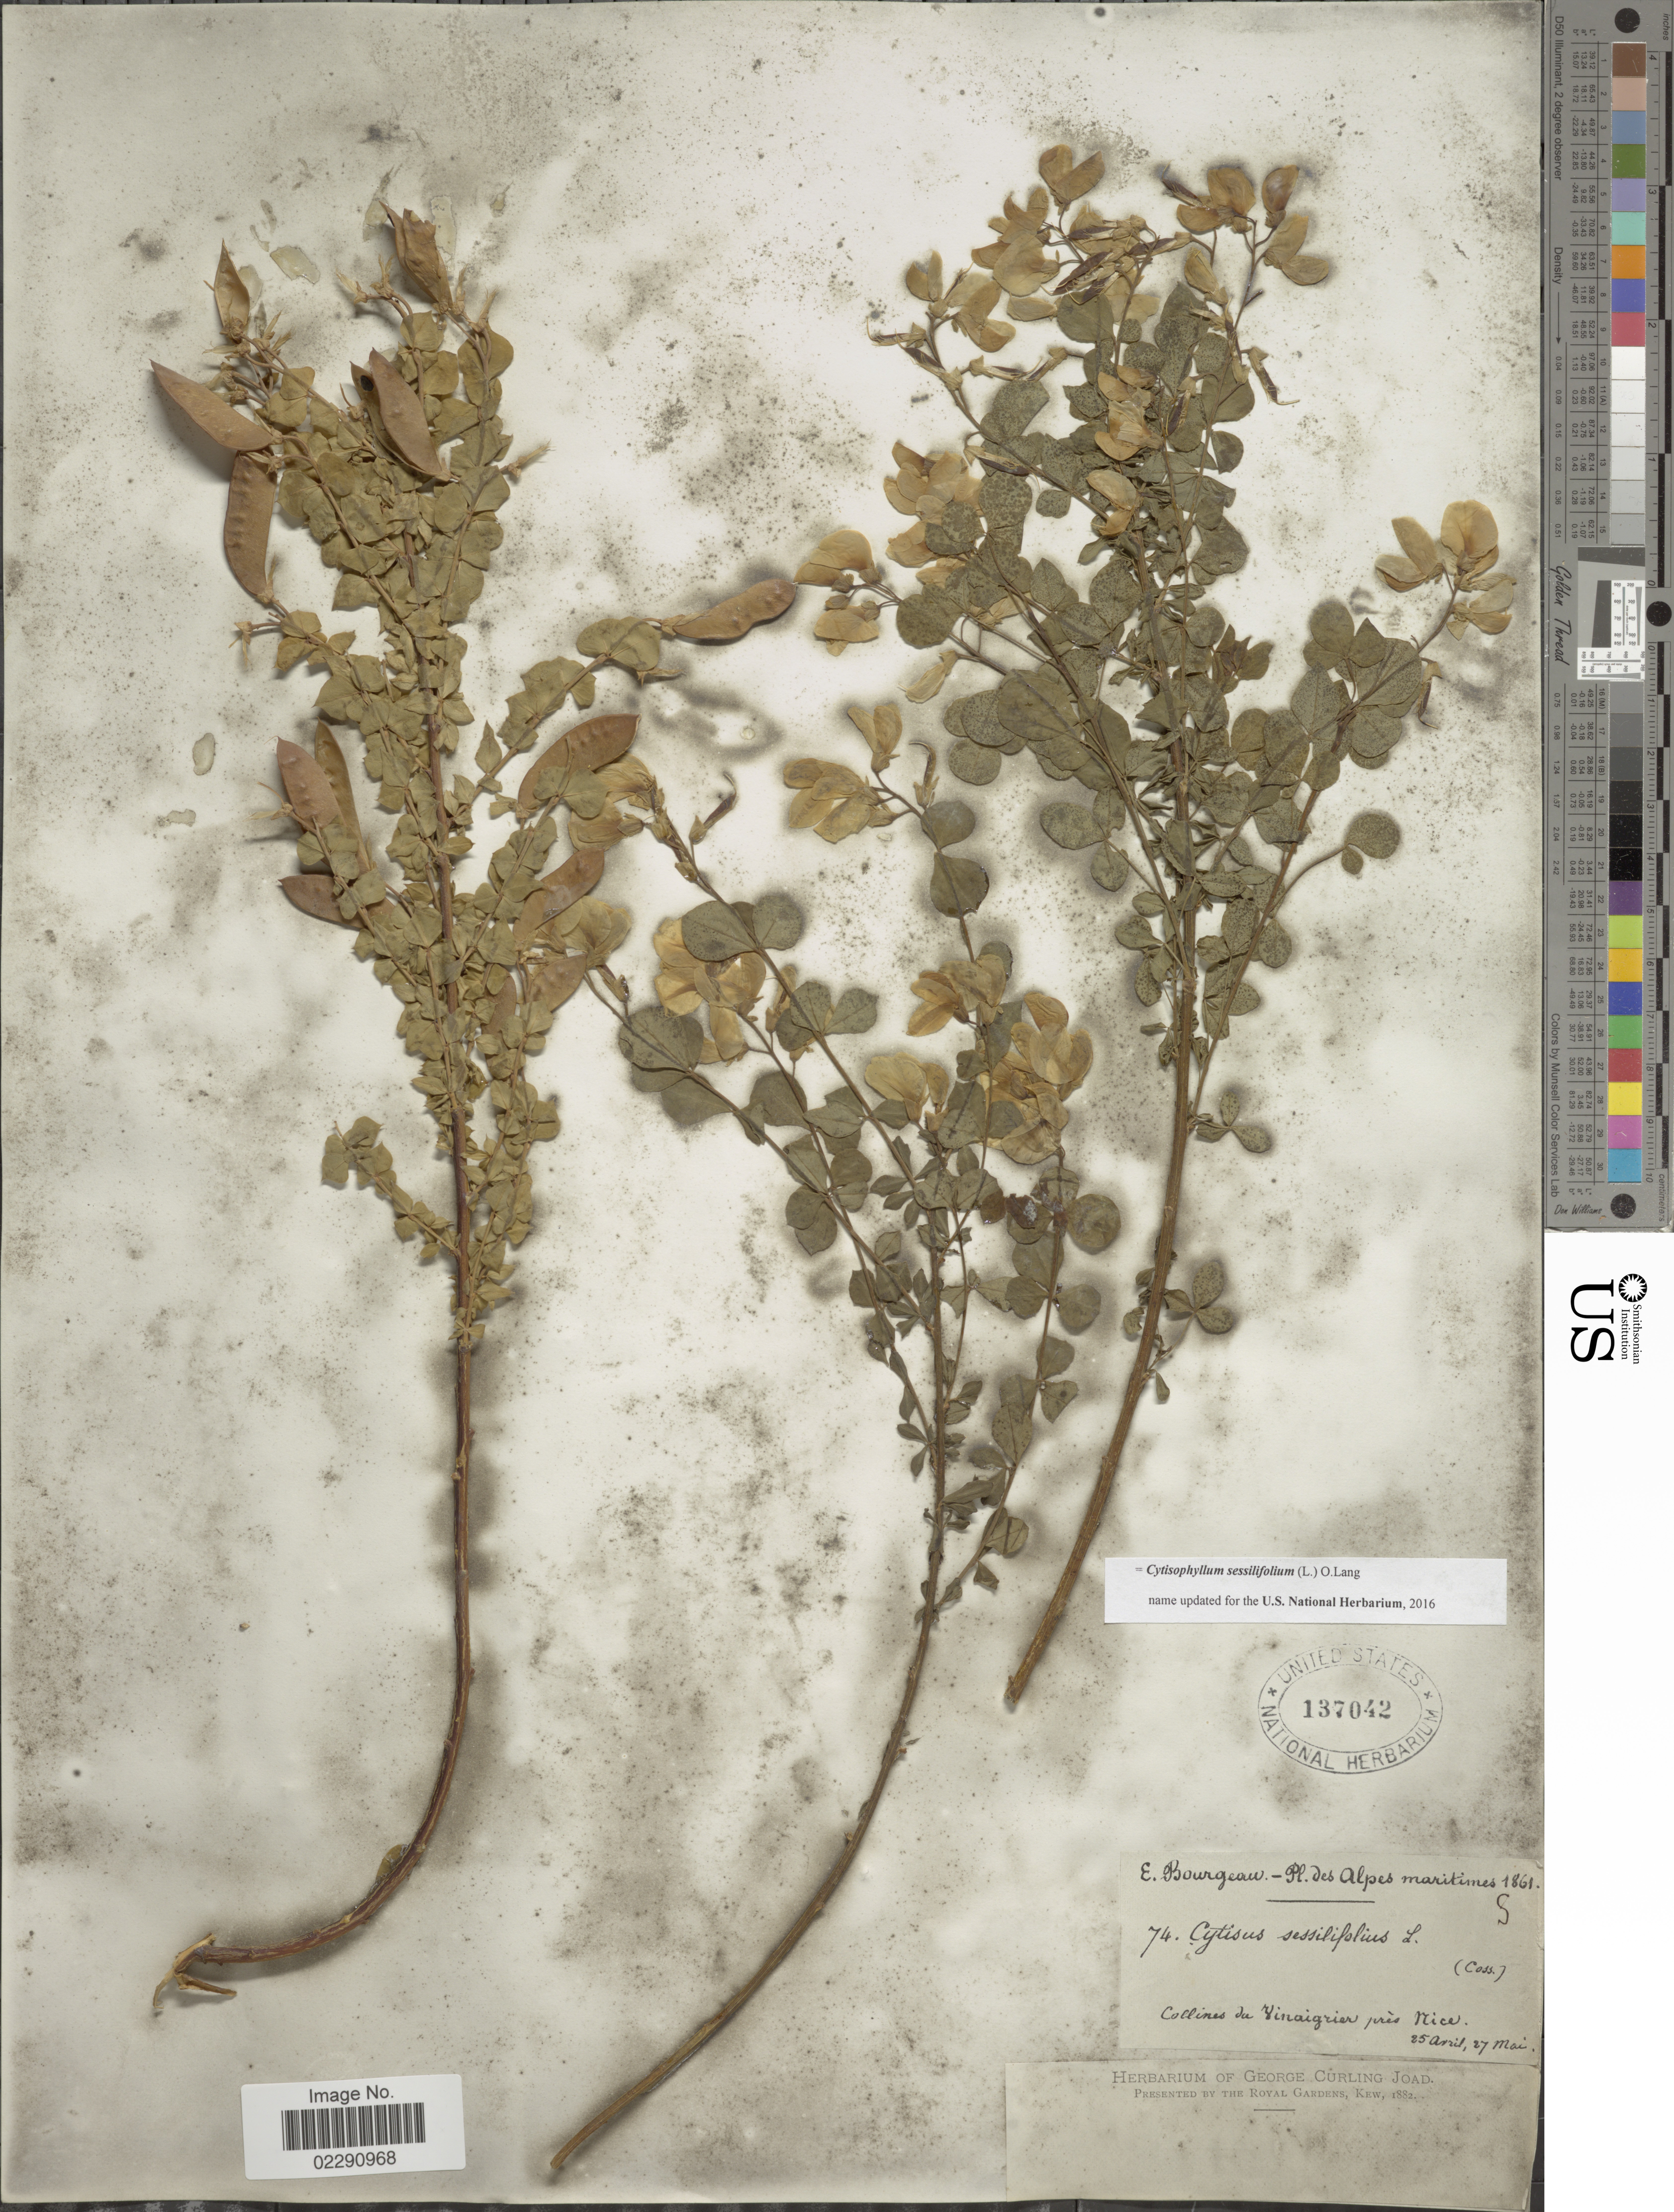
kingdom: Plantae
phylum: Tracheophyta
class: Magnoliopsida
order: Fabales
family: Fabaceae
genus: Cytisophyllum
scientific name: Cytisophyllum sessilifolium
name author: Láng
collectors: Bourgeau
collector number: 74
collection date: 1861-04-25/1861-05-27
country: France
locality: Alpes maritimes, Vinaigrier pres Nice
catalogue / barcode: US 137042